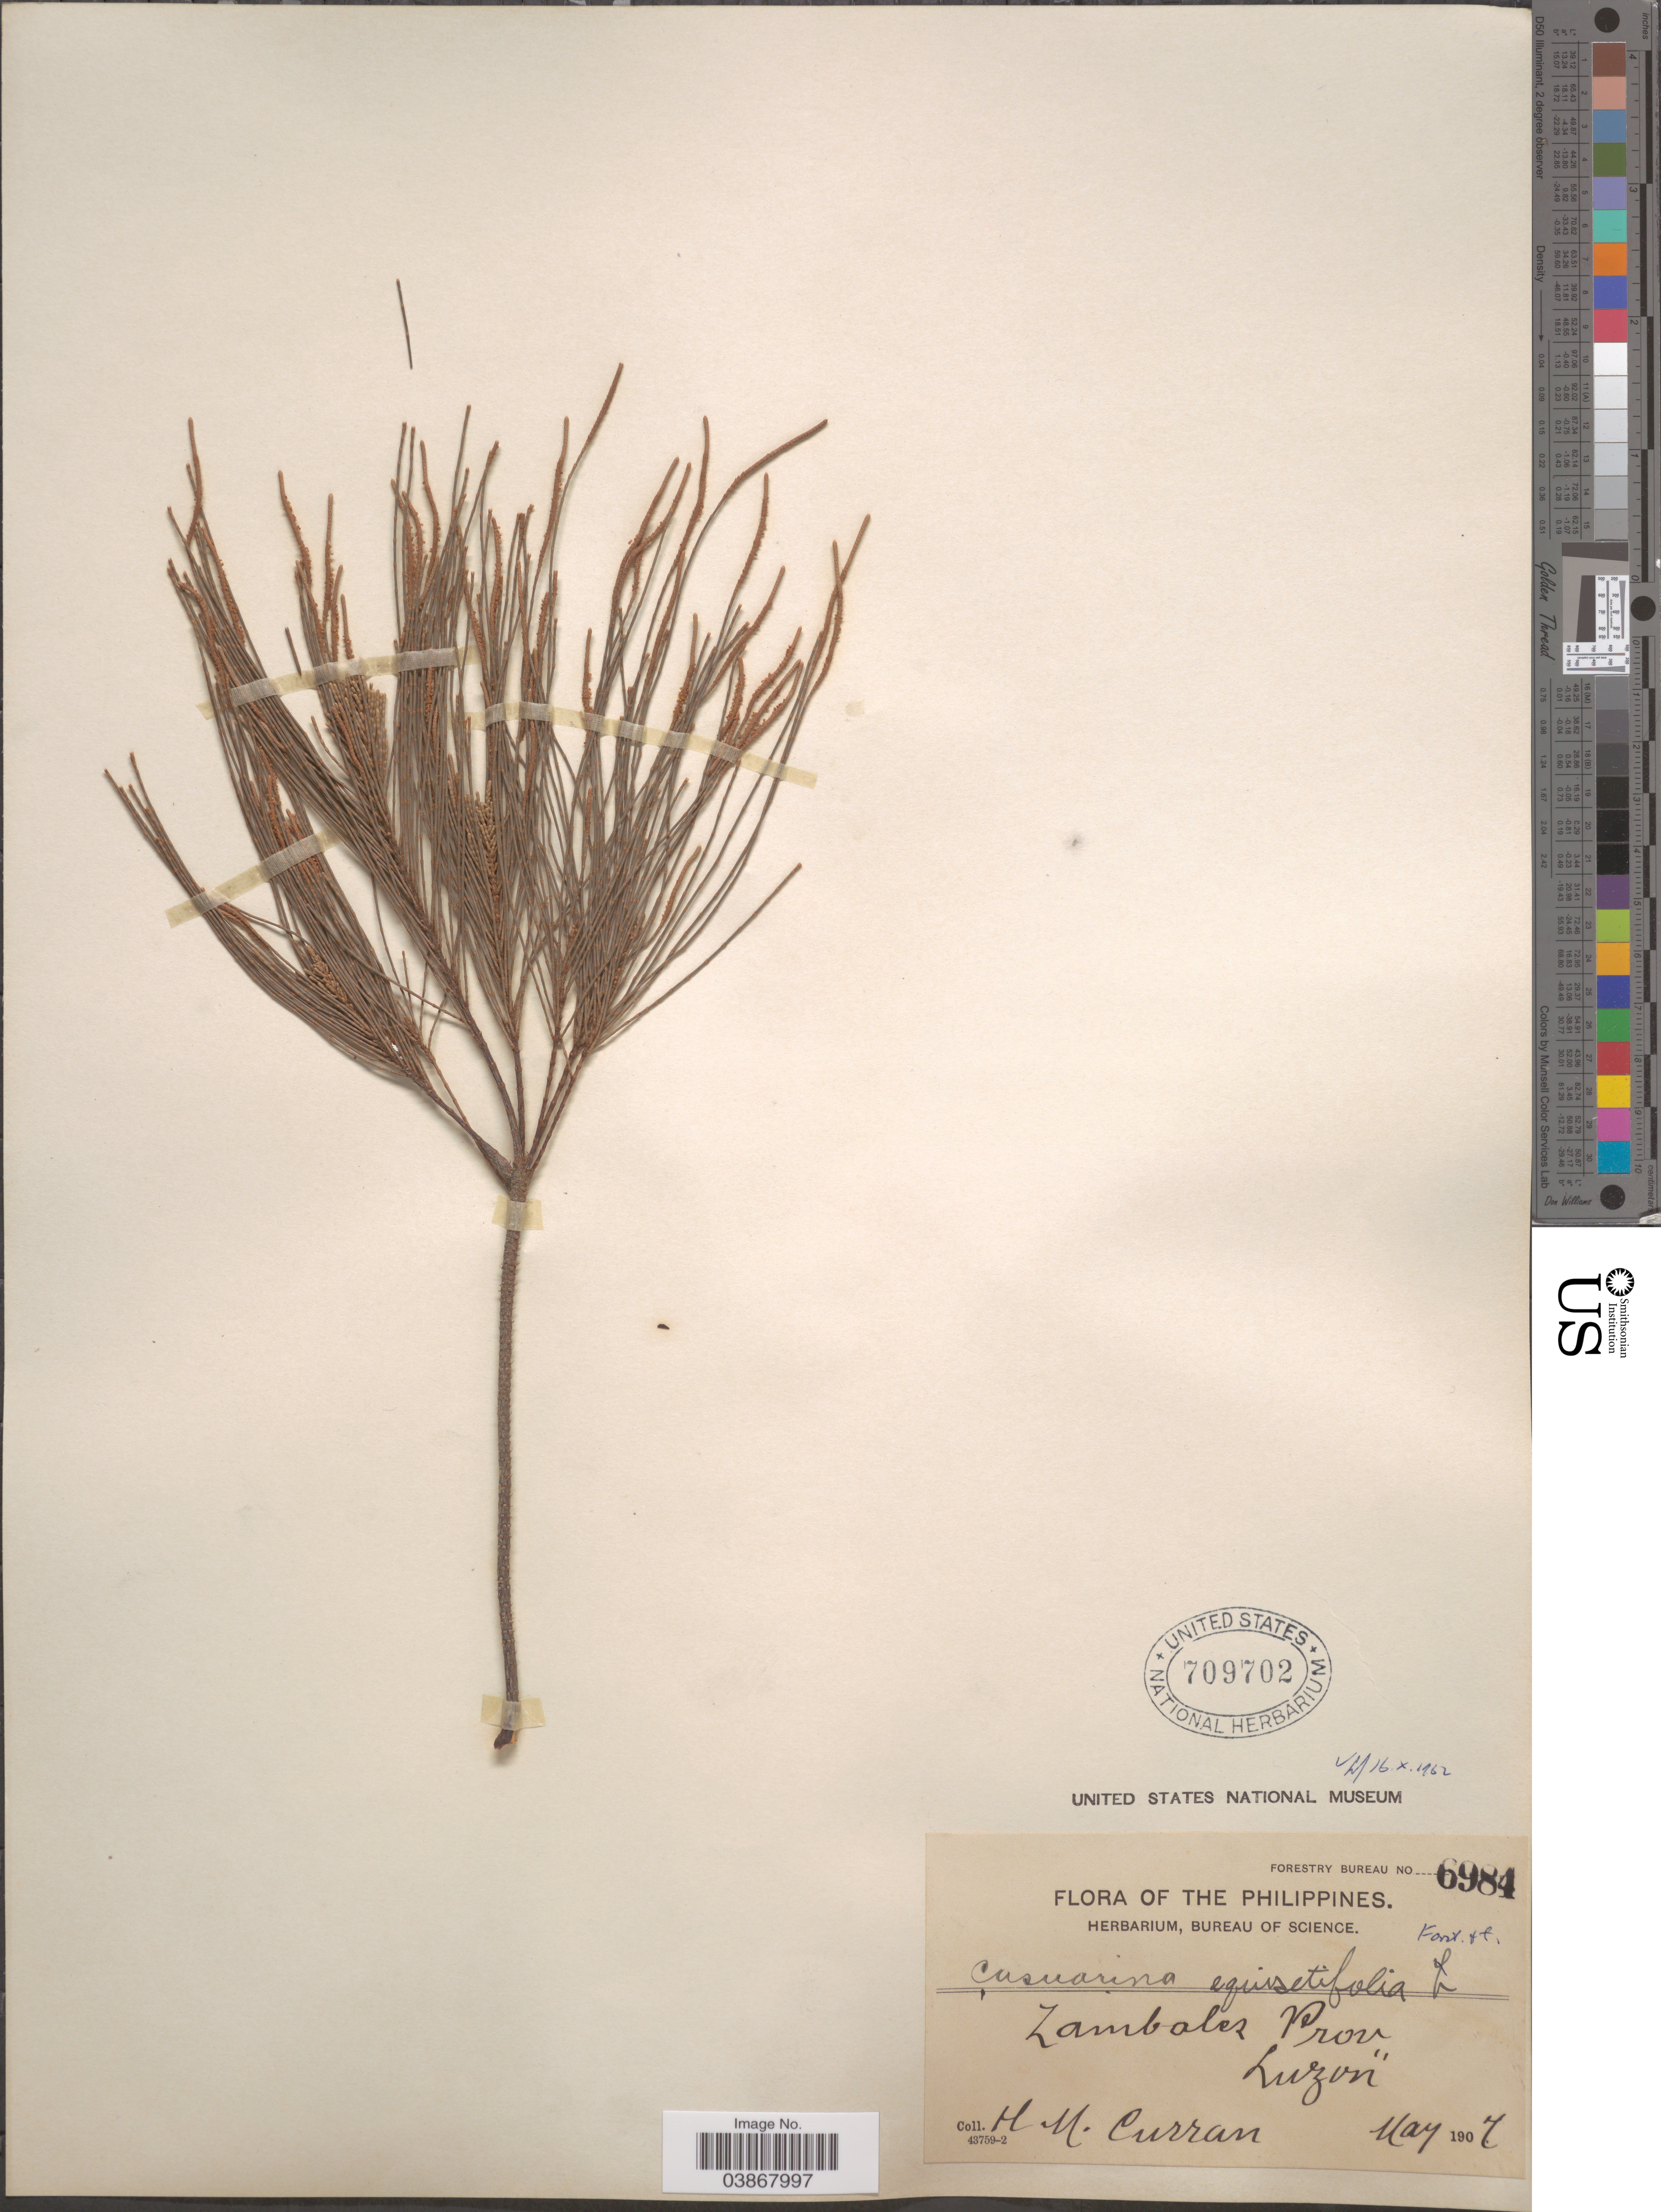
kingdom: Plantae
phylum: Tracheophyta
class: Magnoliopsida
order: Fagales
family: Casuarinaceae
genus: Casuarina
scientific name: Casuarina equisetifolia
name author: L.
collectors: H. M. Curran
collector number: Forestry Bureau 6984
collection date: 1907-05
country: Philippines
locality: Zambales Prov., Luzon.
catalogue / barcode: US 709702